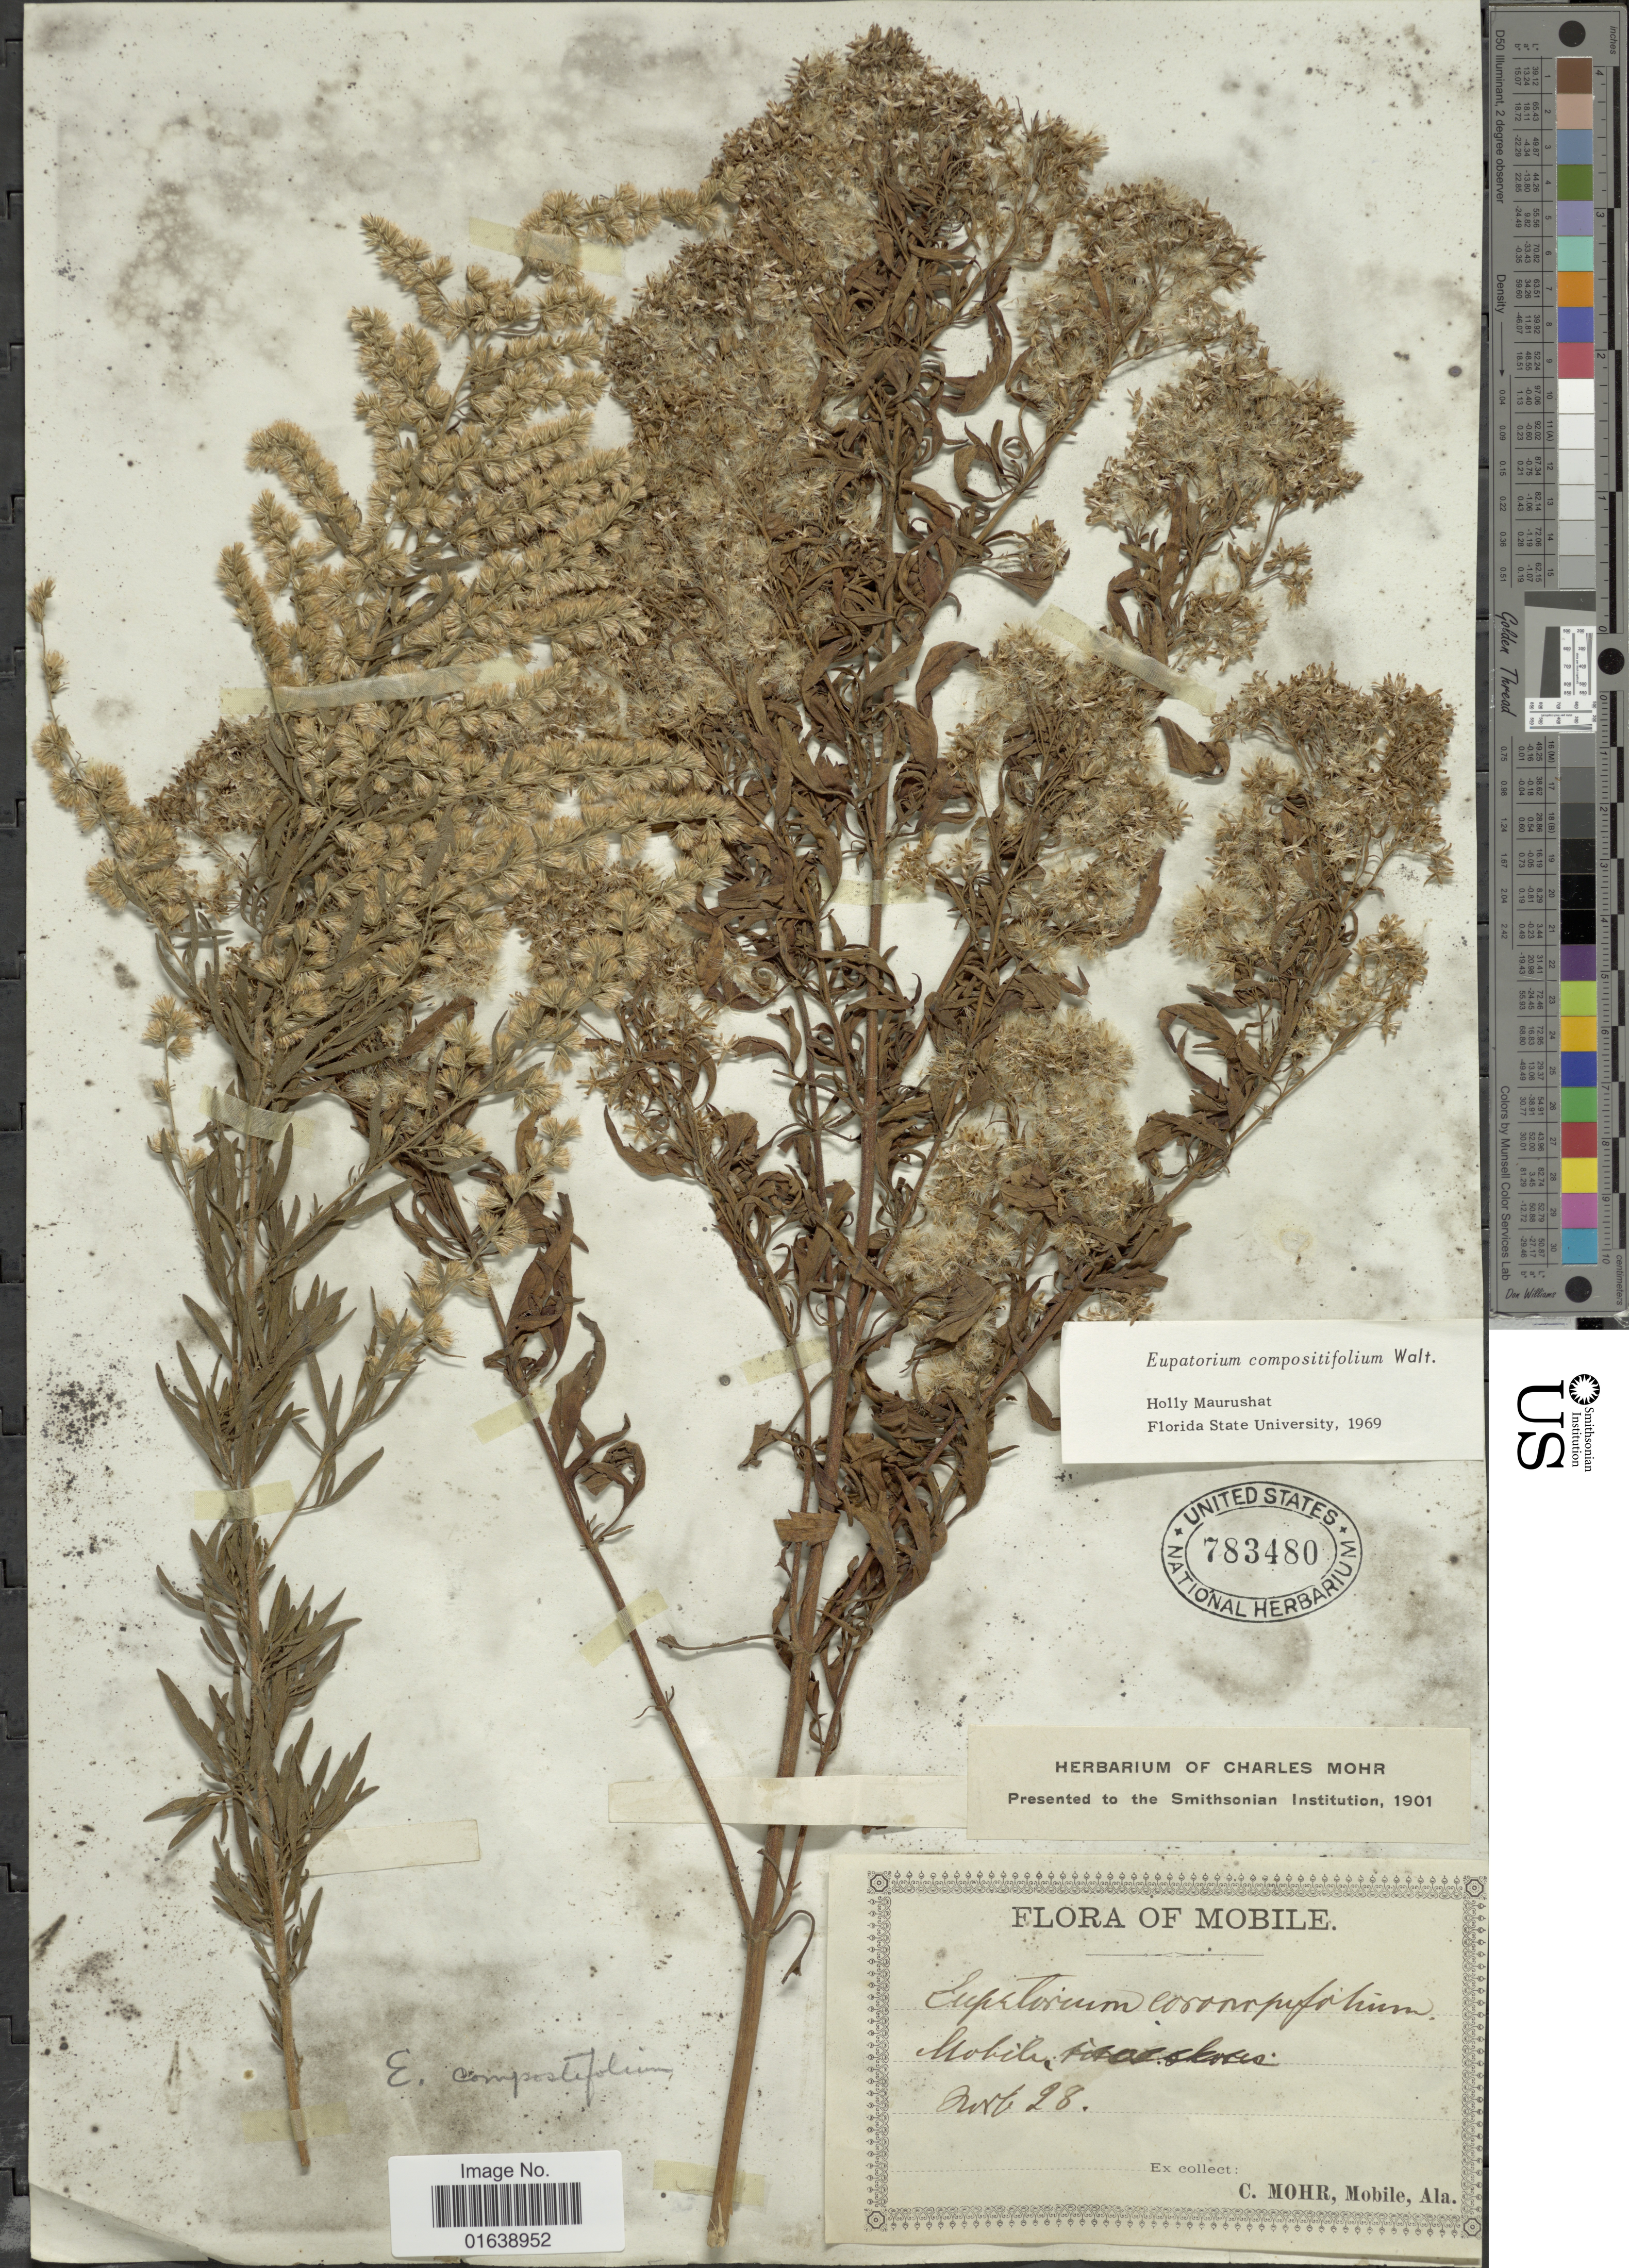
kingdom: Plantae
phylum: Tracheophyta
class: Magnoliopsida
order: Asterales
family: Asteraceae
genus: Eupatorium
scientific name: Eupatorium compositifolium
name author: Walter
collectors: C. T. Mohr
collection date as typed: Transcribed d/m/y: /10/28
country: United States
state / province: Alabama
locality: Mobile.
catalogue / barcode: US 783480